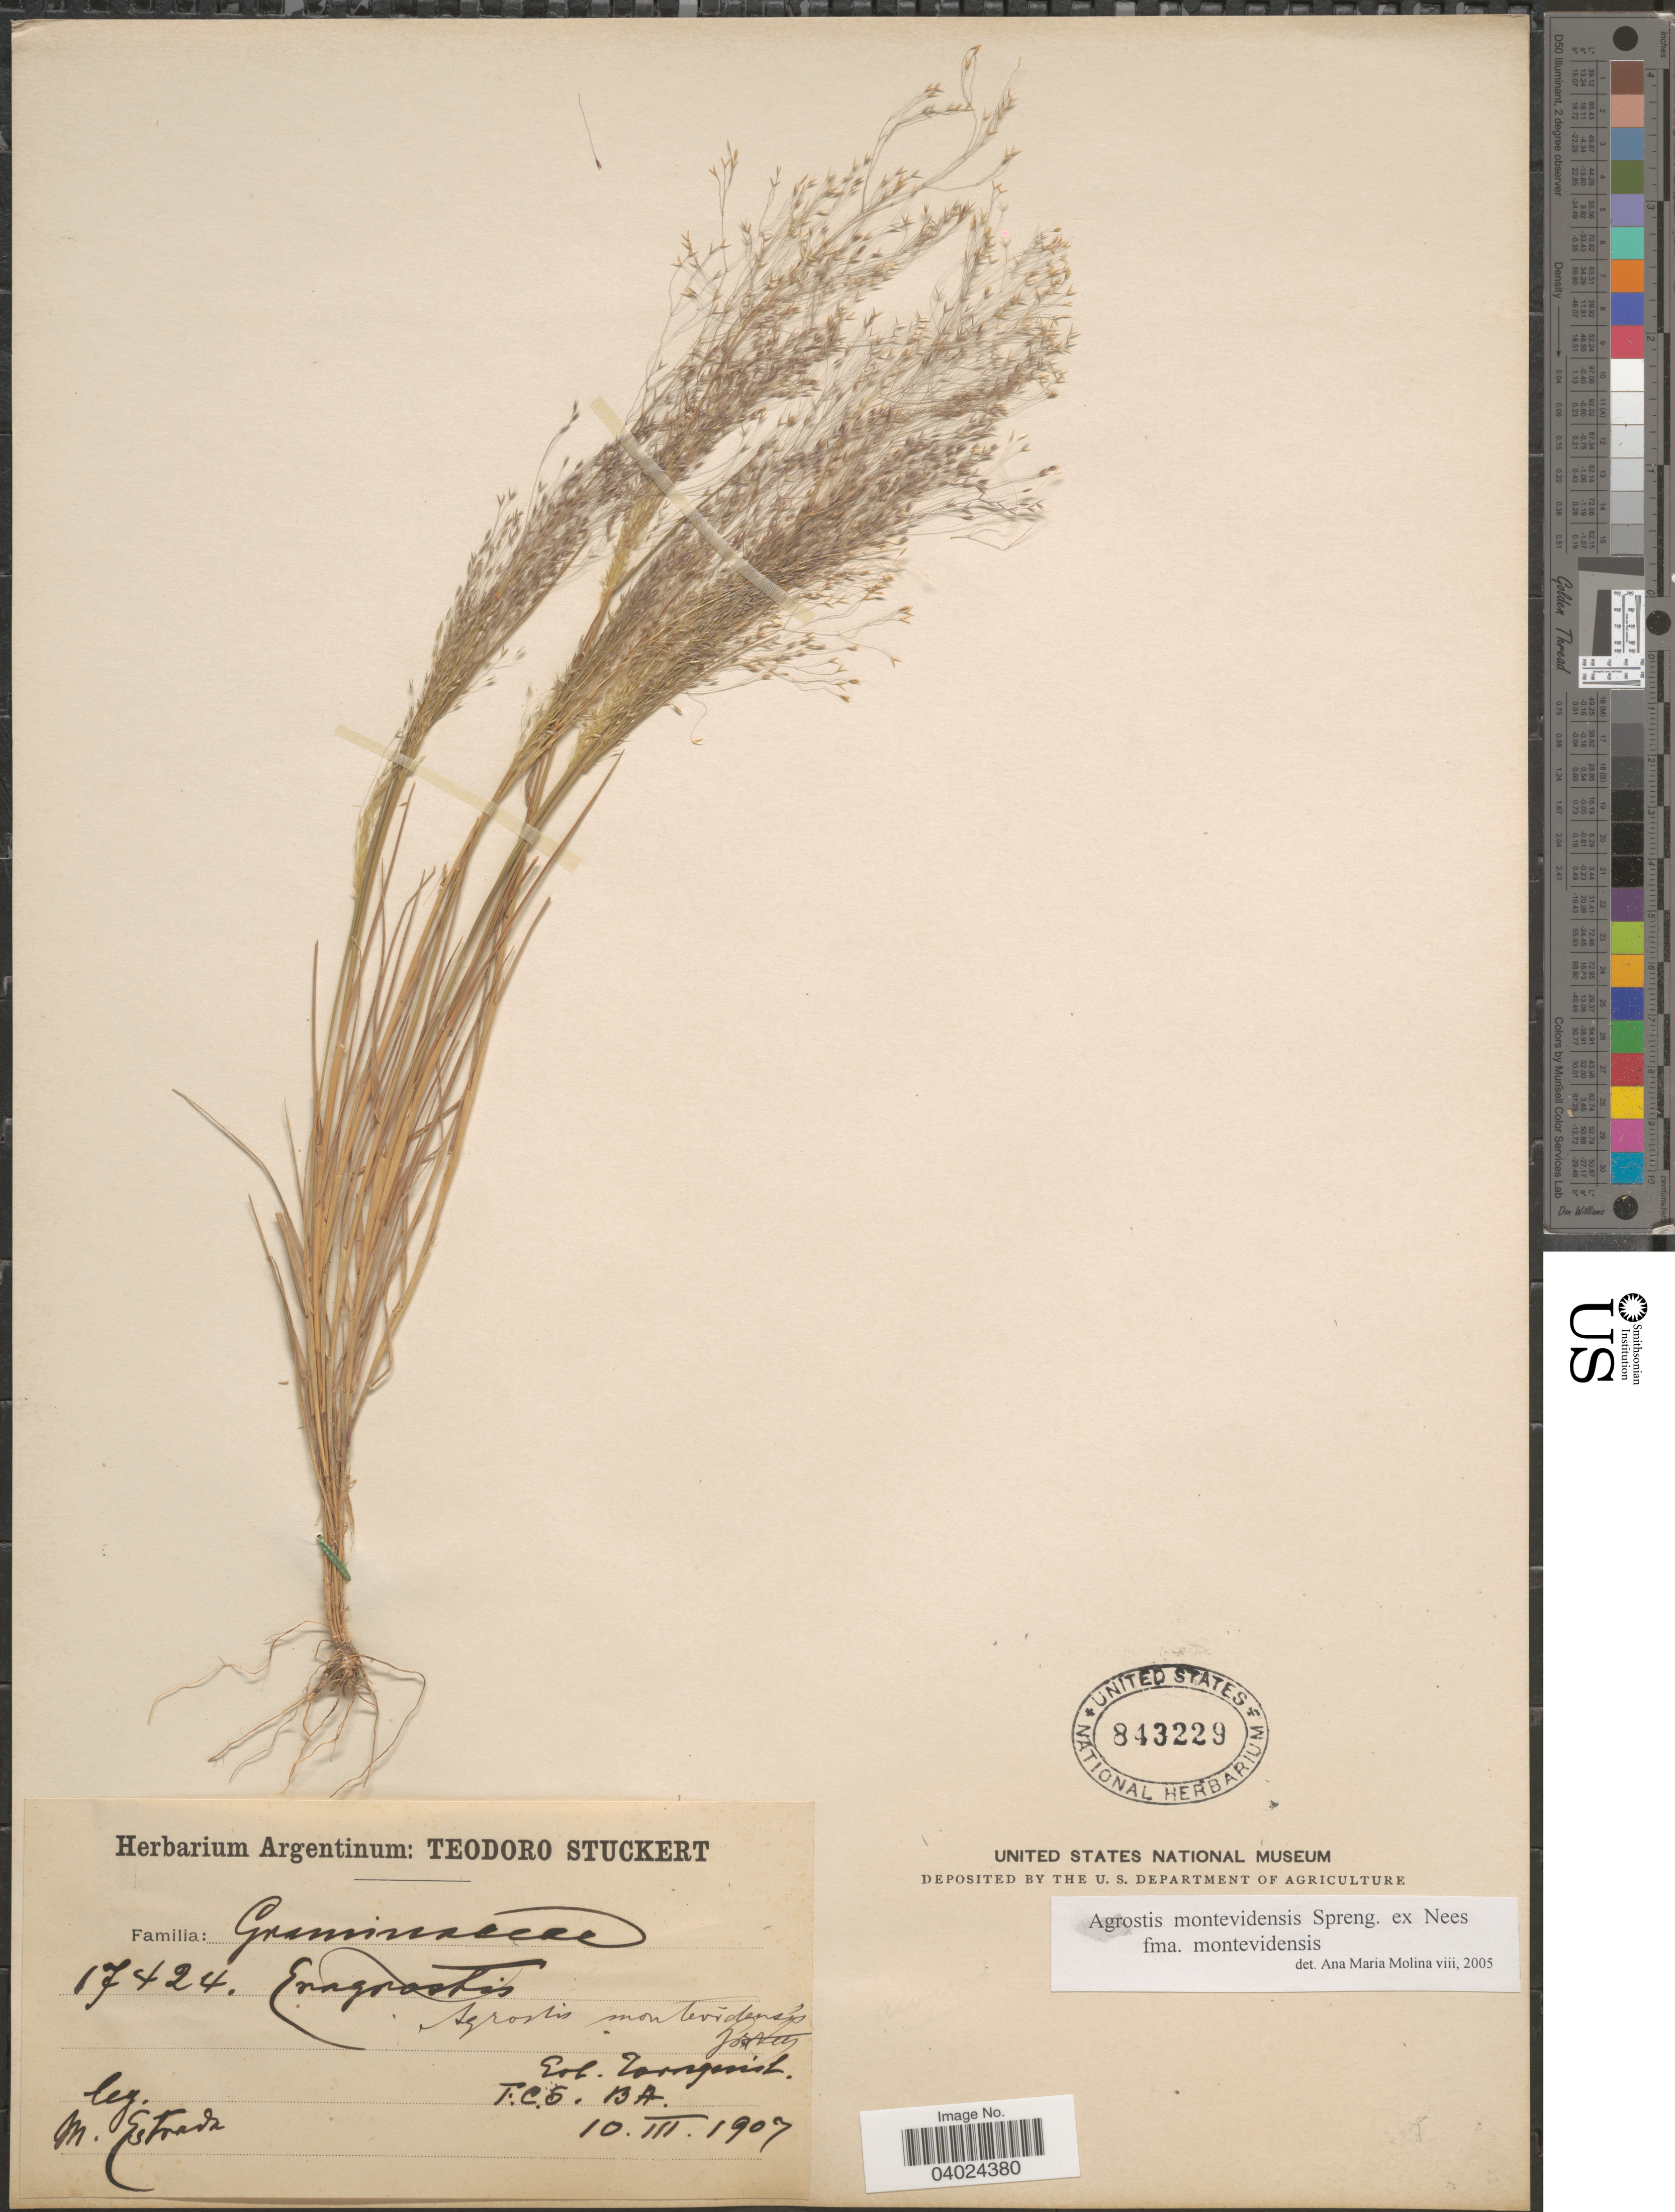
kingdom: Plantae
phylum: Tracheophyta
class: Liliopsida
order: Poales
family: Poaceae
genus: Agrostis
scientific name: Agrostis montevidensis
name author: A. Spreng. ex Nees in Mart.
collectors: M. Estrada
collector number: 17424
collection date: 1907-03-10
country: Argentina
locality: Gob. Tornquist. F.C.S. BA.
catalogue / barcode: US 843229